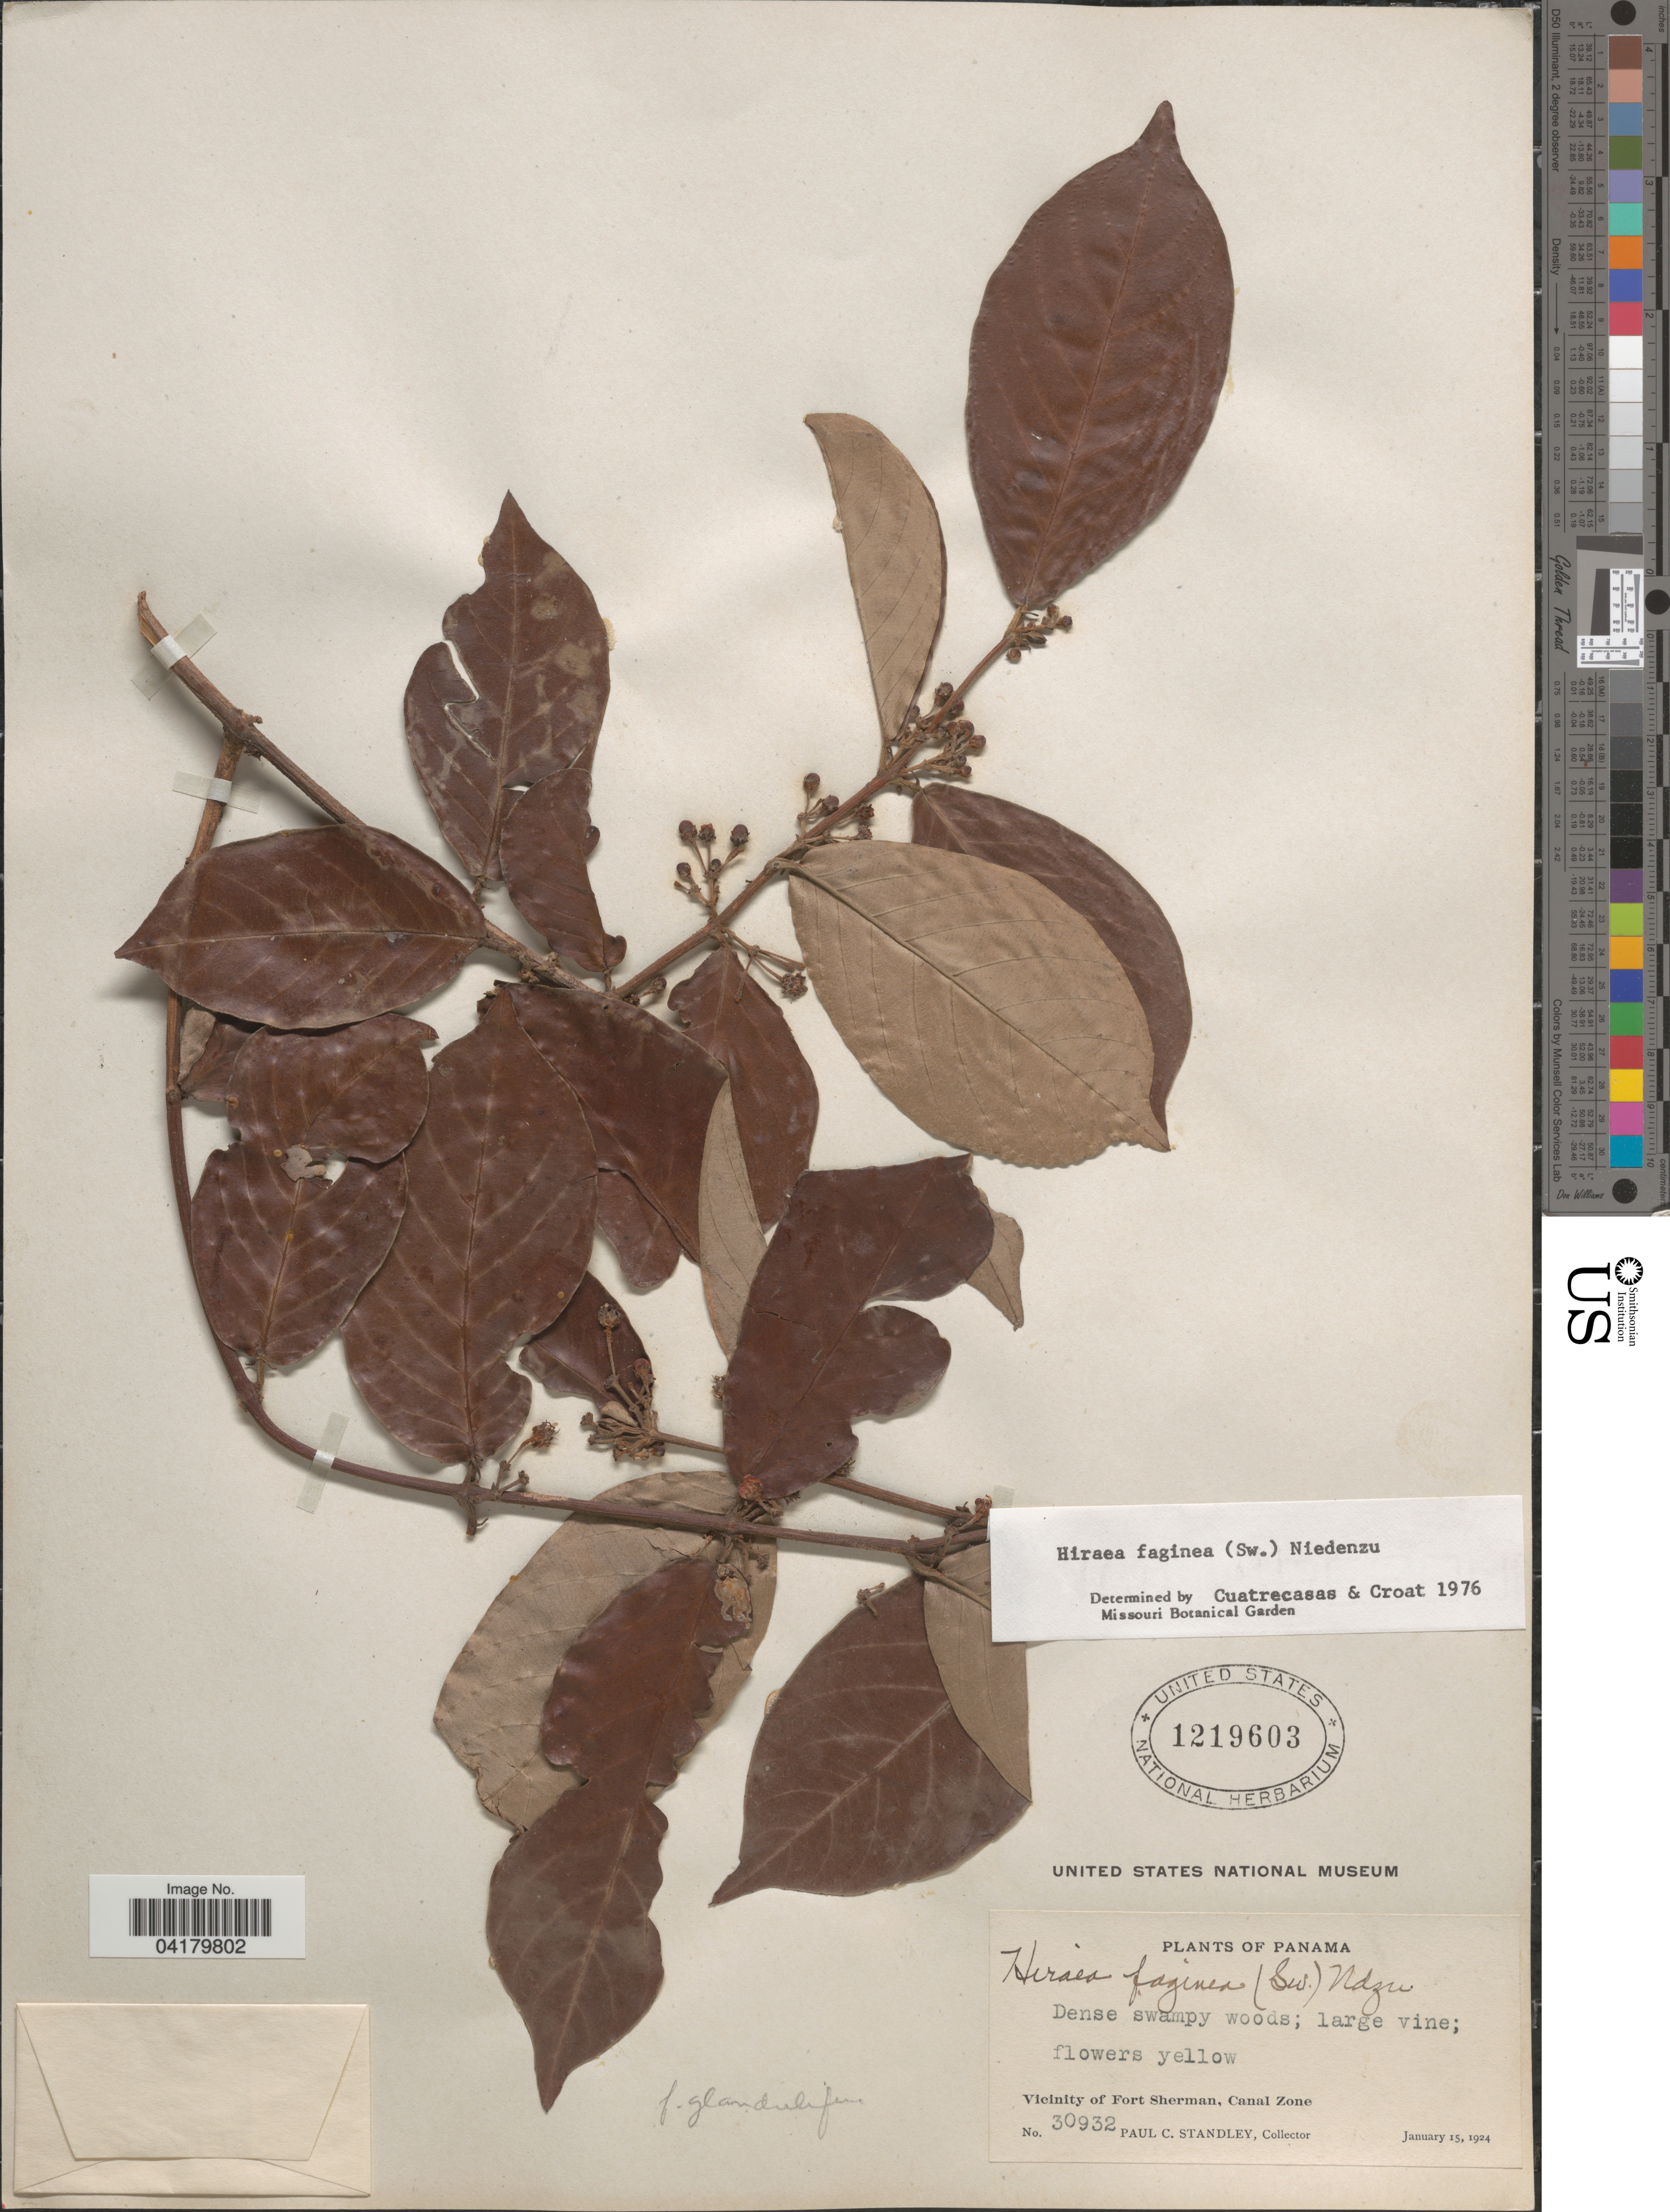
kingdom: Plantae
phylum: Tracheophyta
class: Magnoliopsida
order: Malpighiales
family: Malpighiaceae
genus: Hiraea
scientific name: Hiraea faginea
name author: (Sw.) Nied.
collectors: P. C. Standley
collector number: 30932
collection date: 1924-01-15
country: Panama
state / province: Colón / Panamá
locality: Vicinity of Fort Sherman, Canal Zone.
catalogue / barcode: US 1219603